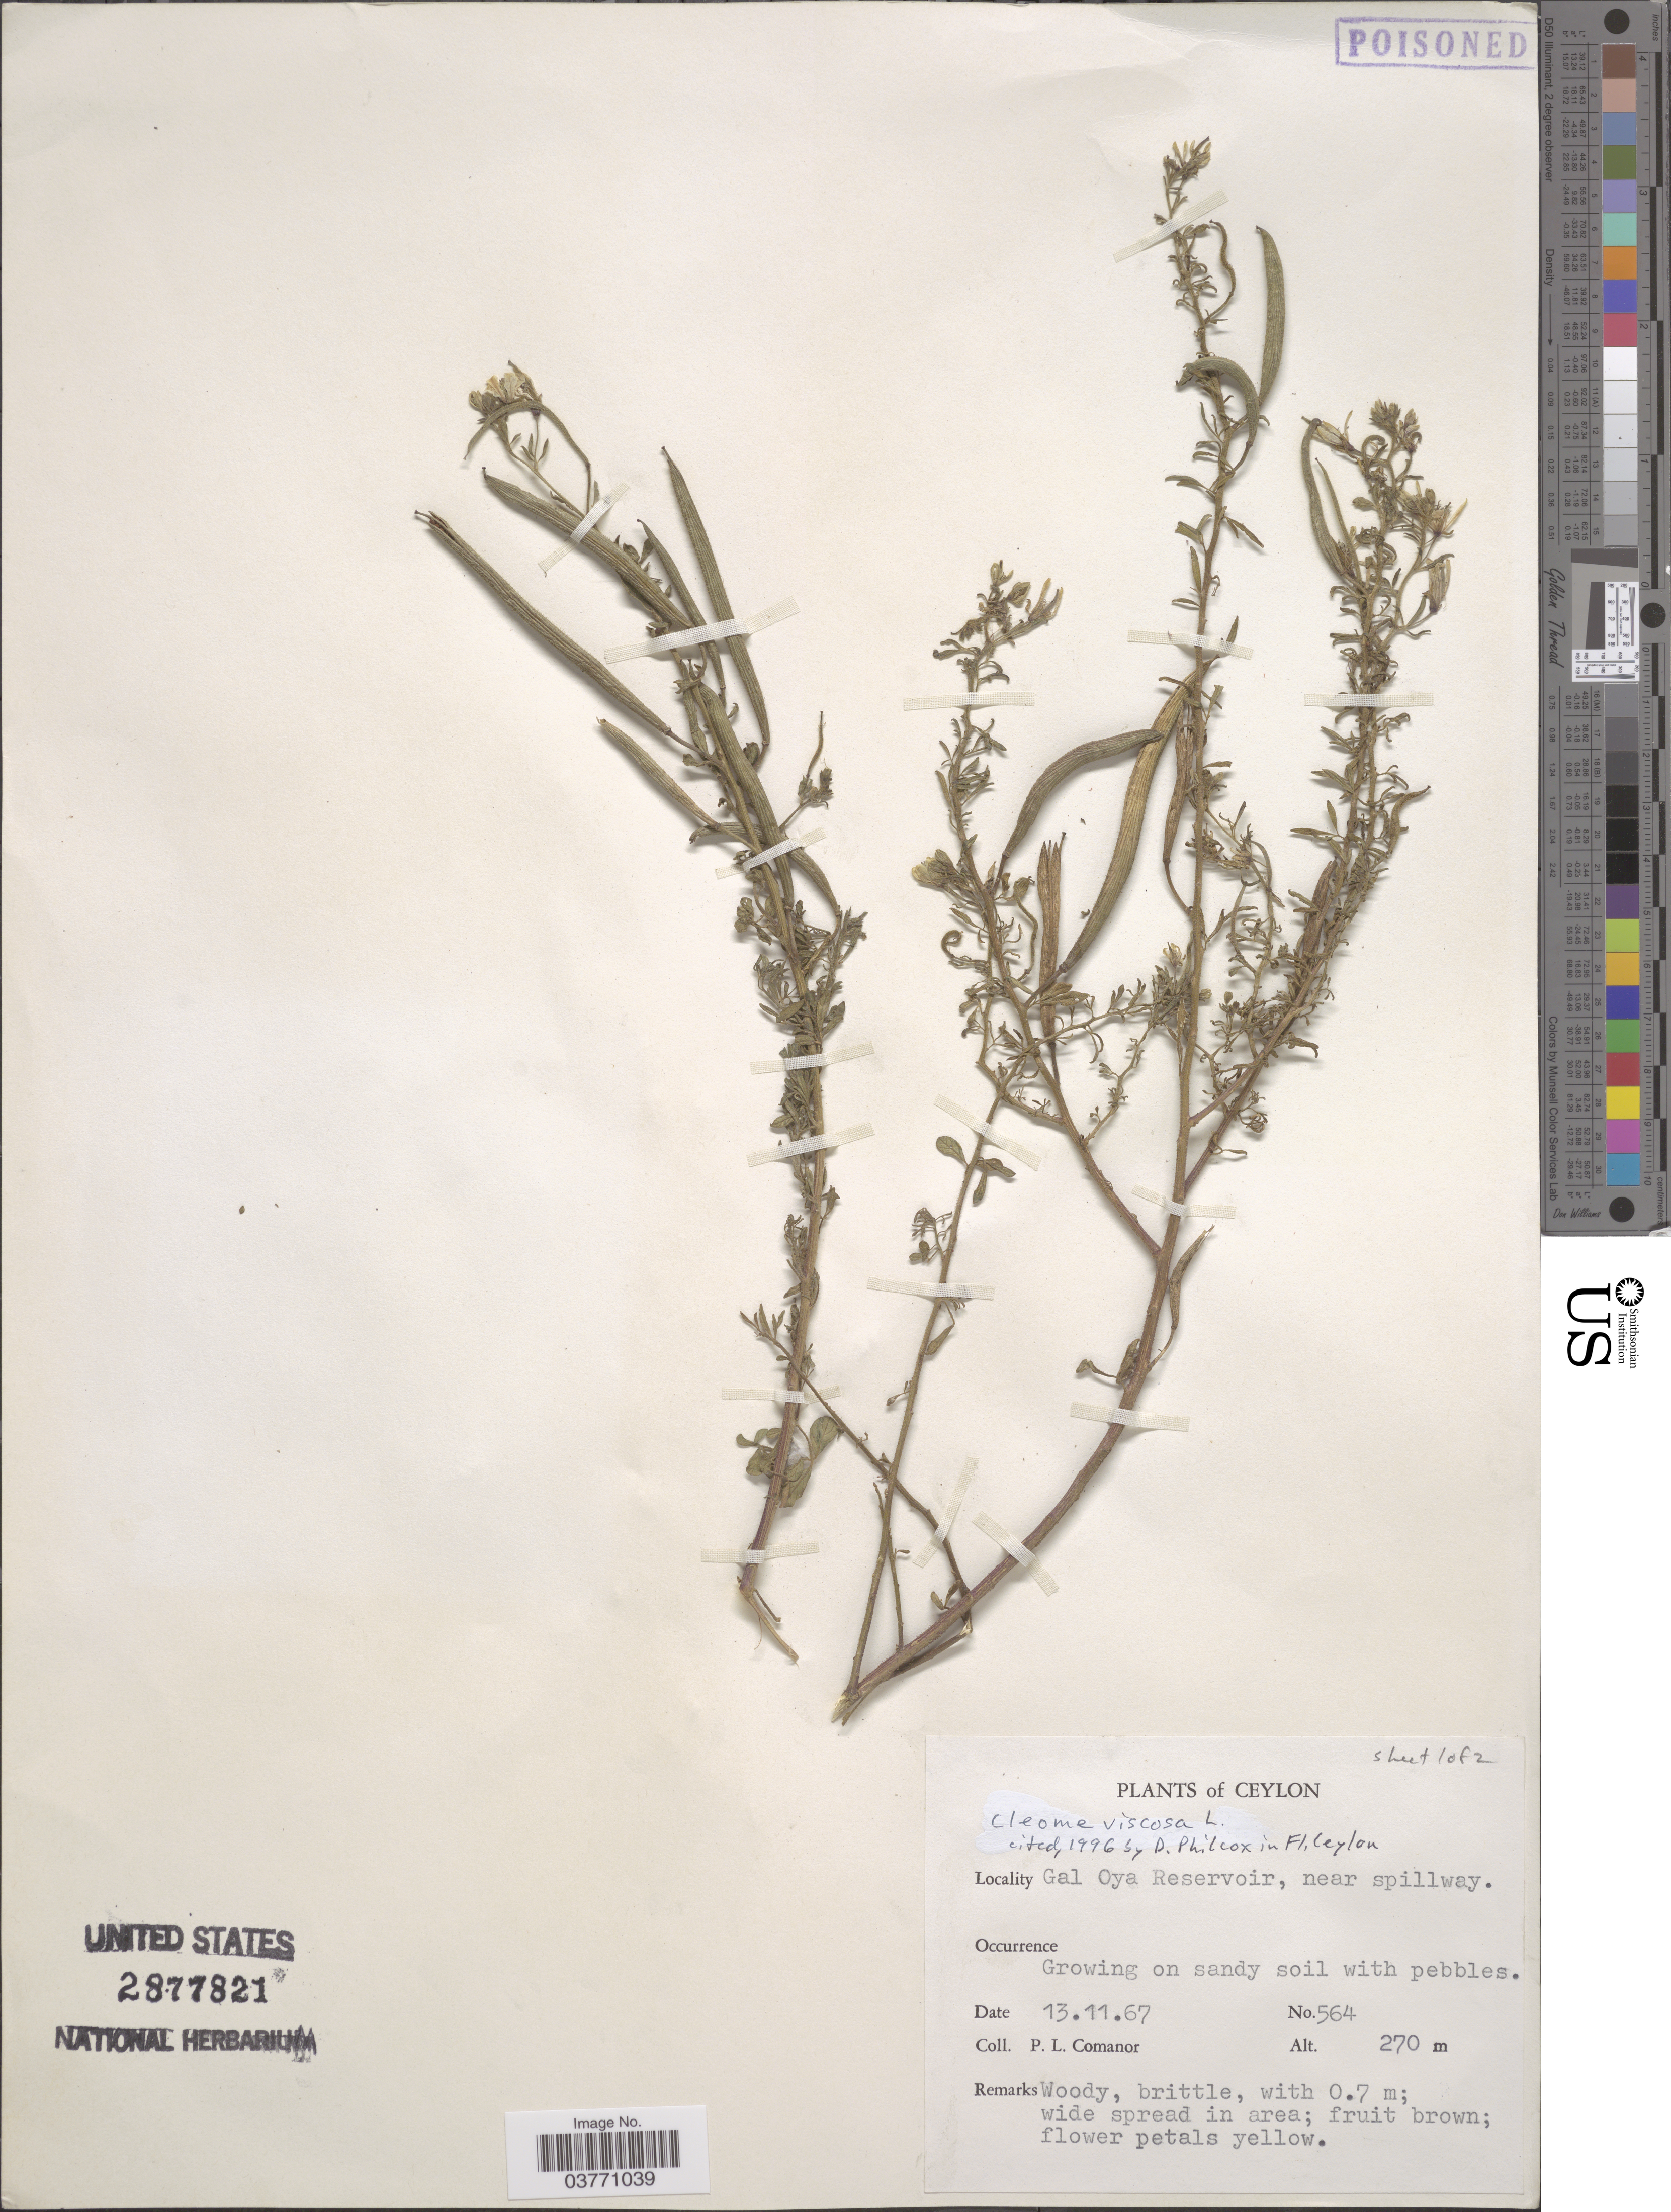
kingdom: Plantae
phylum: Tracheophyta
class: Magnoliopsida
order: Brassicales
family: Cleomaceae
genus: Arivela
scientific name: Arivela viscosa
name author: (L.) Raf.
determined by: Strong, M. T., (US), Smithsonian Institution - National Museum of Natural History (UNITED STATES)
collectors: P. Comanor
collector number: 564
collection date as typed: Transcribed d/m/y: 13/11/67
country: Sri Lanka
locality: Ceylon. Gal Oya Reservoir, near spillway.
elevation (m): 270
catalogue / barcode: US 2877821